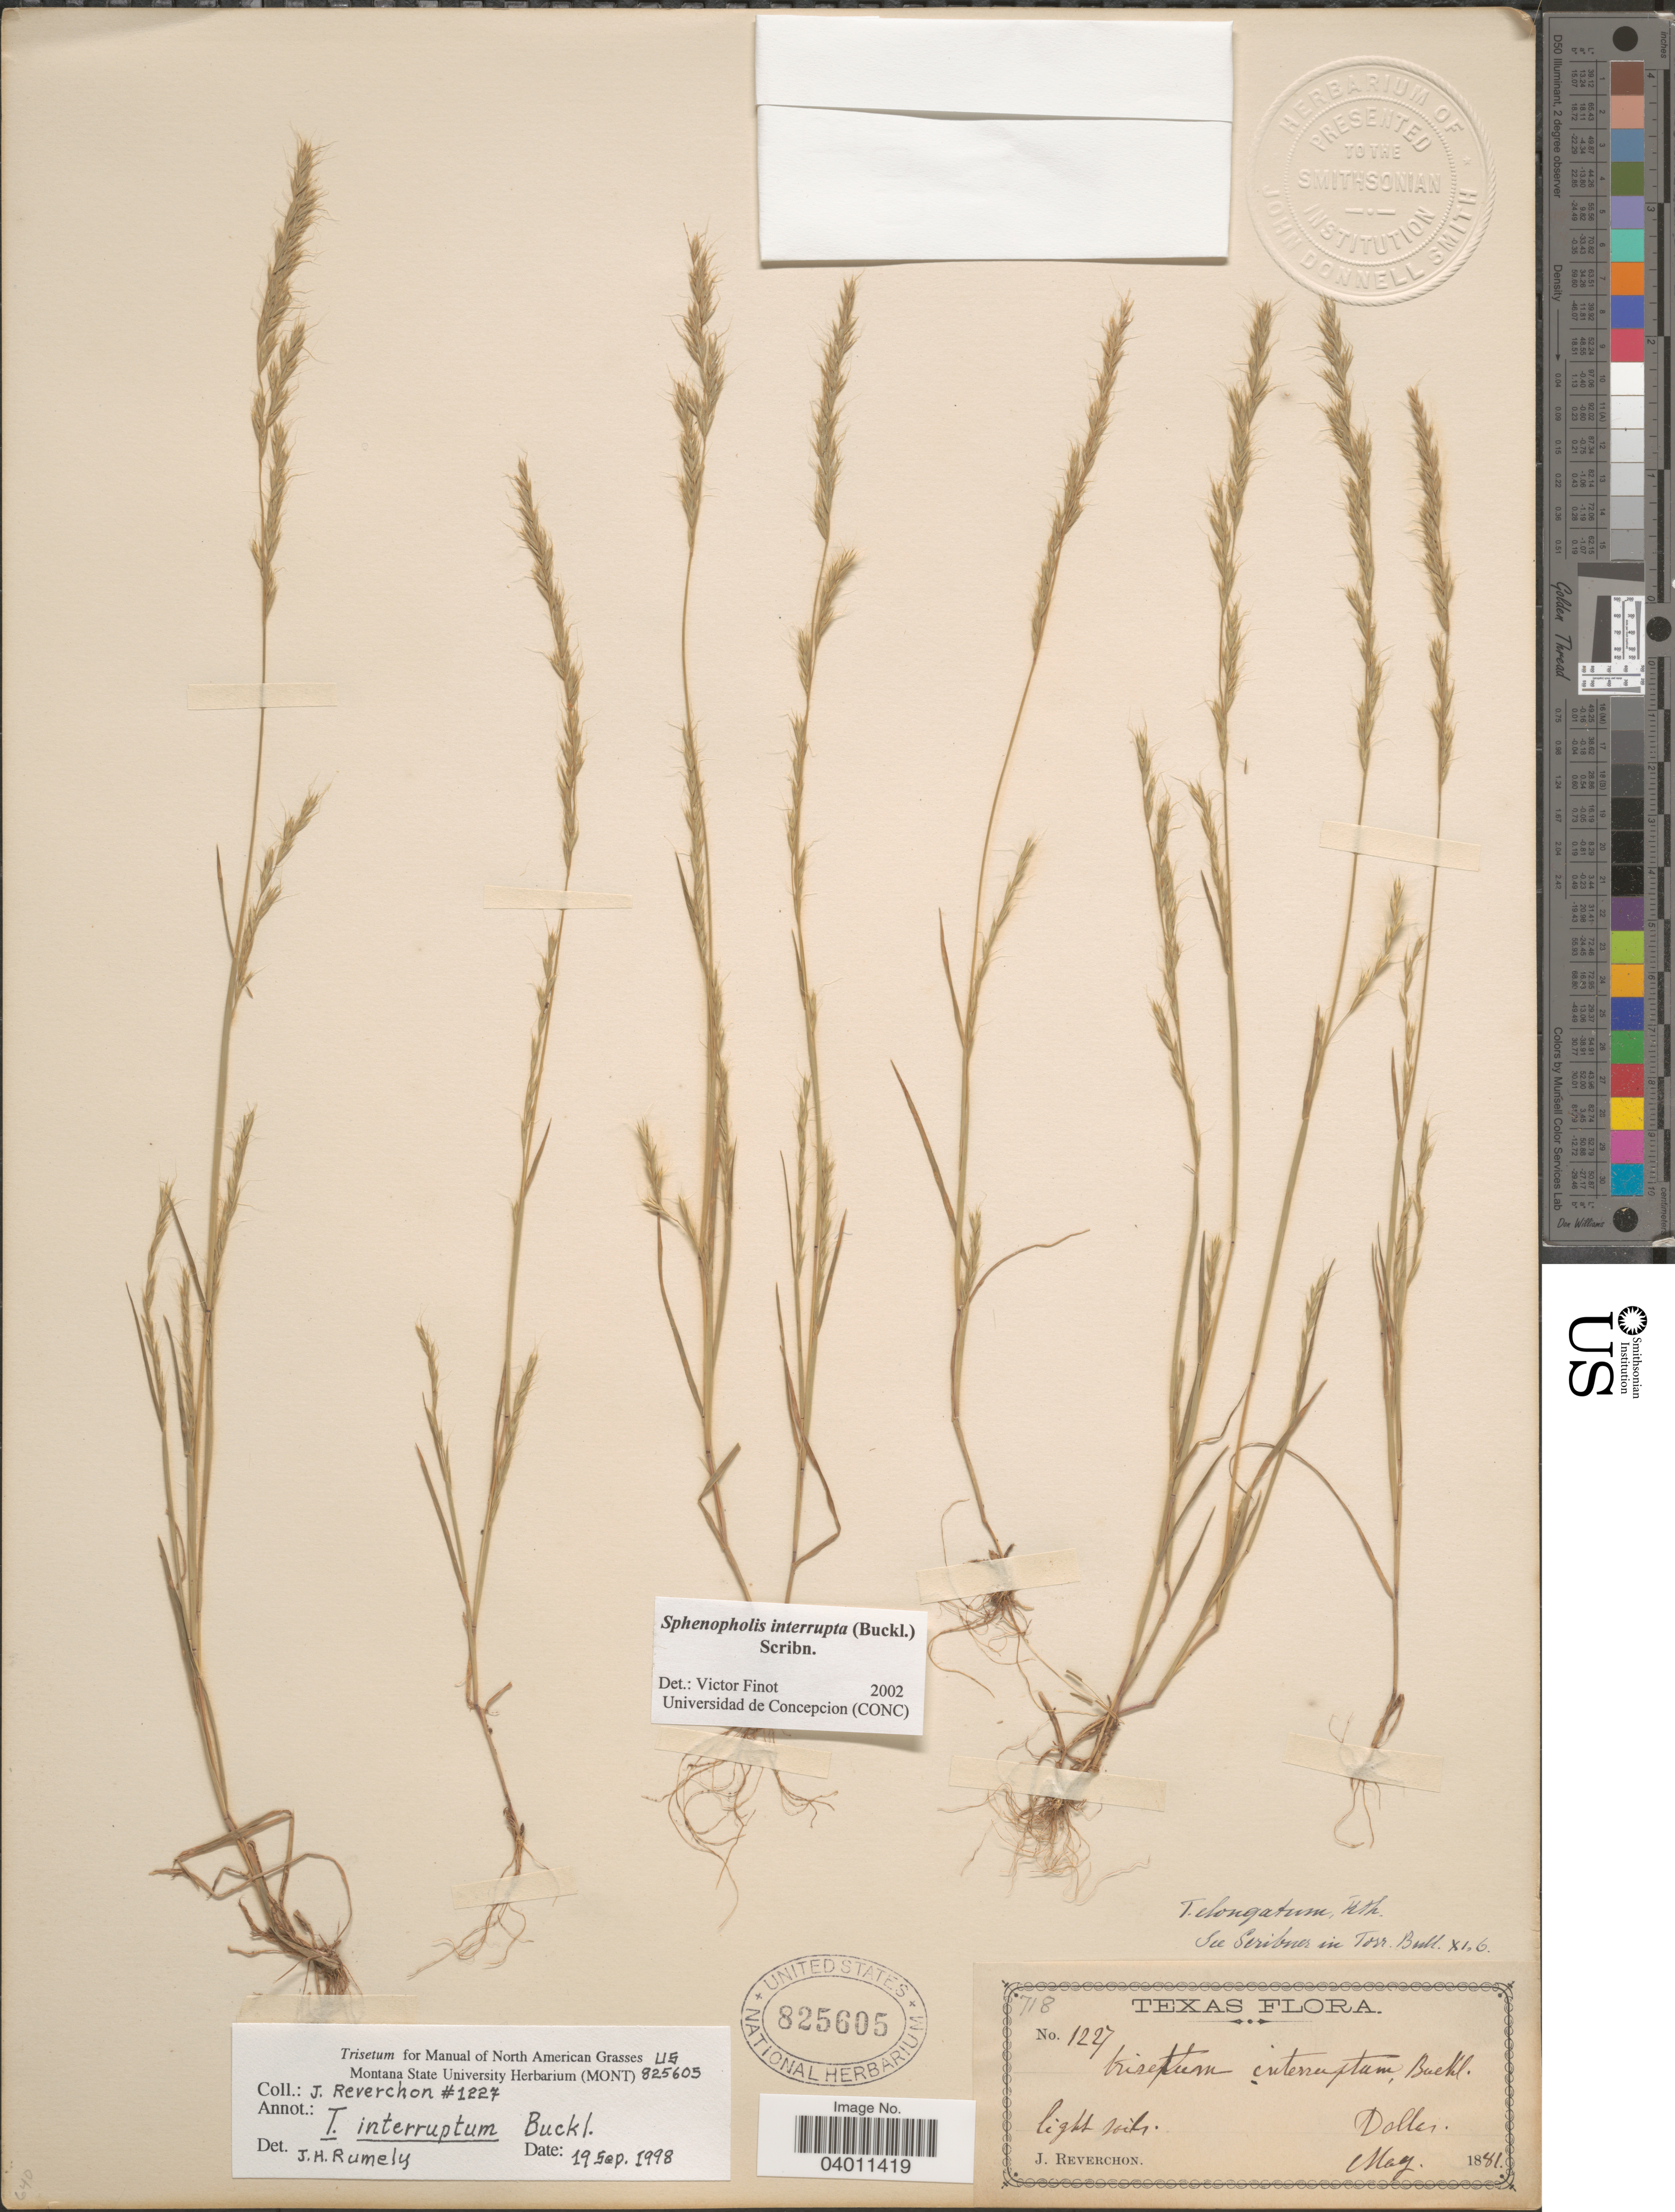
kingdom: Plantae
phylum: Tracheophyta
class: Liliopsida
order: Poales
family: Poaceae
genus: Sphenopholis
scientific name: Sphenopholis interrupta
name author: (Buckley) Scribn.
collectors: J. Reverchon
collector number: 1227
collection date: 1881-05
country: United States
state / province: Texas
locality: Dallas.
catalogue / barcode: US 825605